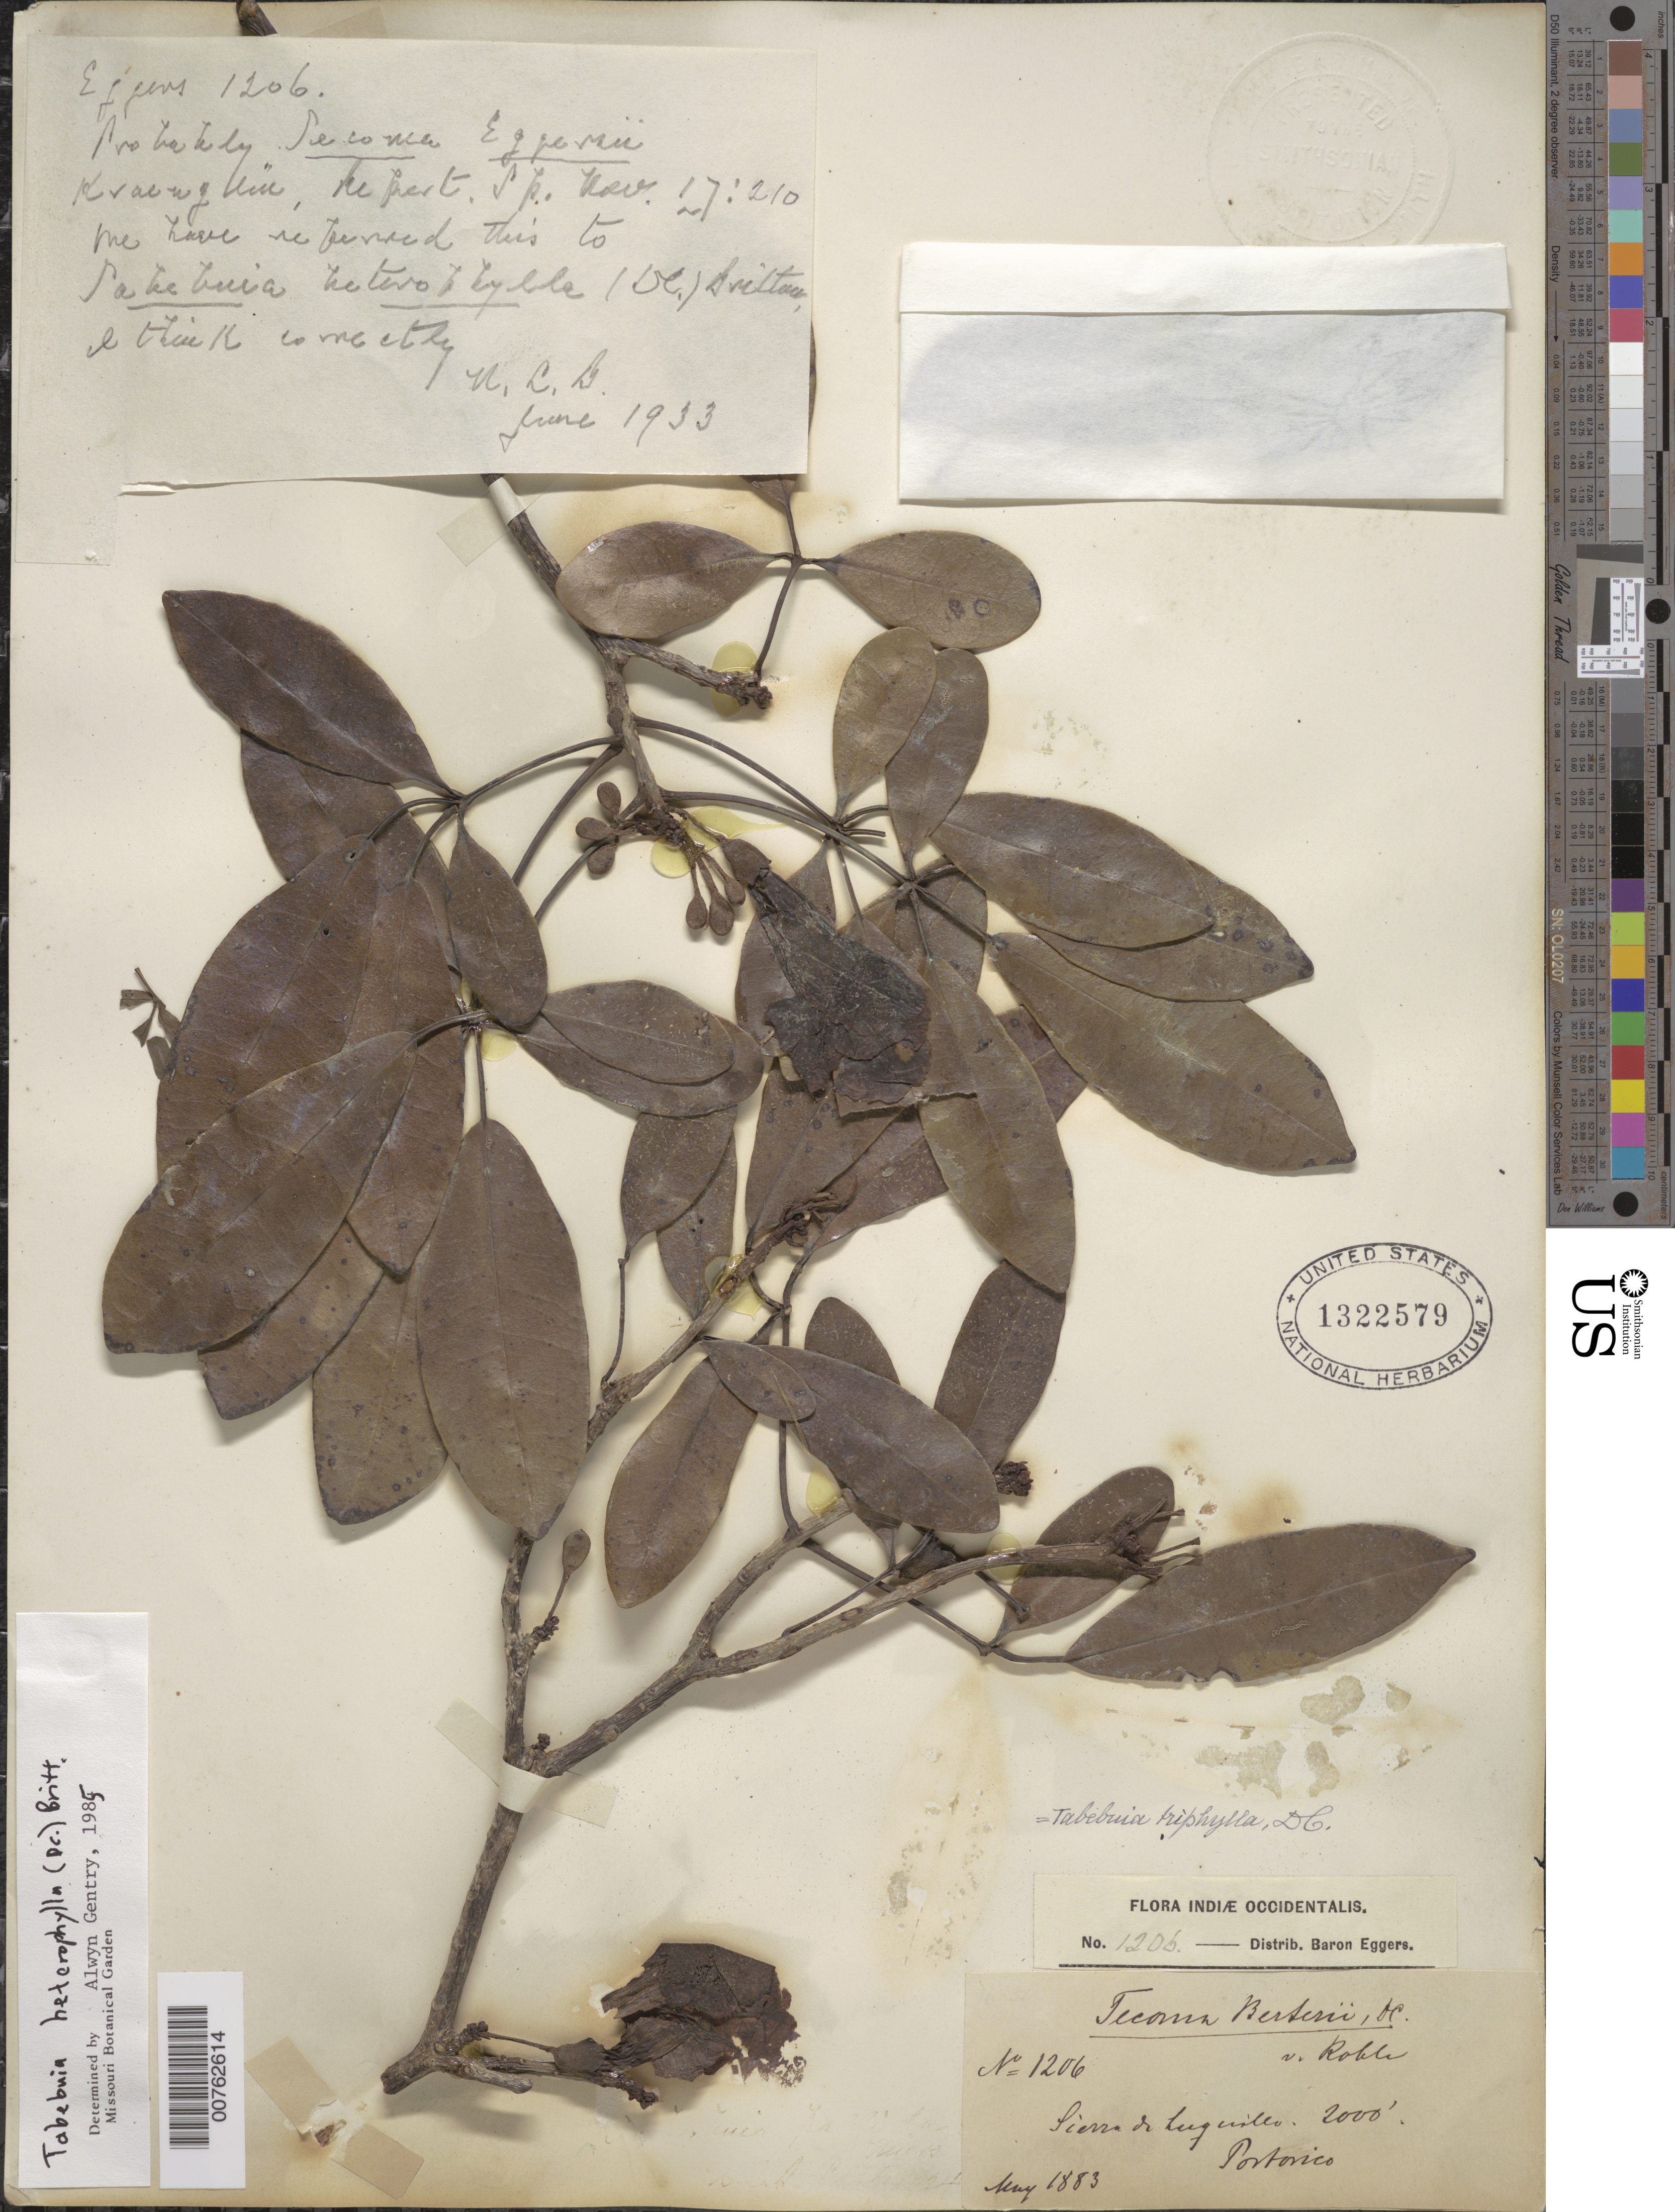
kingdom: Plantae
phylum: Tracheophyta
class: Magnoliopsida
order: Lamiales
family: Bignoniaceae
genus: Tabebuia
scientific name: Tabebuia heterophylla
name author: (DC.) Britton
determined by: Gentry, A. H.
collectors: H. F. A. von Eggers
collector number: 1206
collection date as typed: May 1883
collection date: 1883-05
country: Puerto Rico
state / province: Luquillo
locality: Sierra de Luquillo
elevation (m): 610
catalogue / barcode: US 1322579